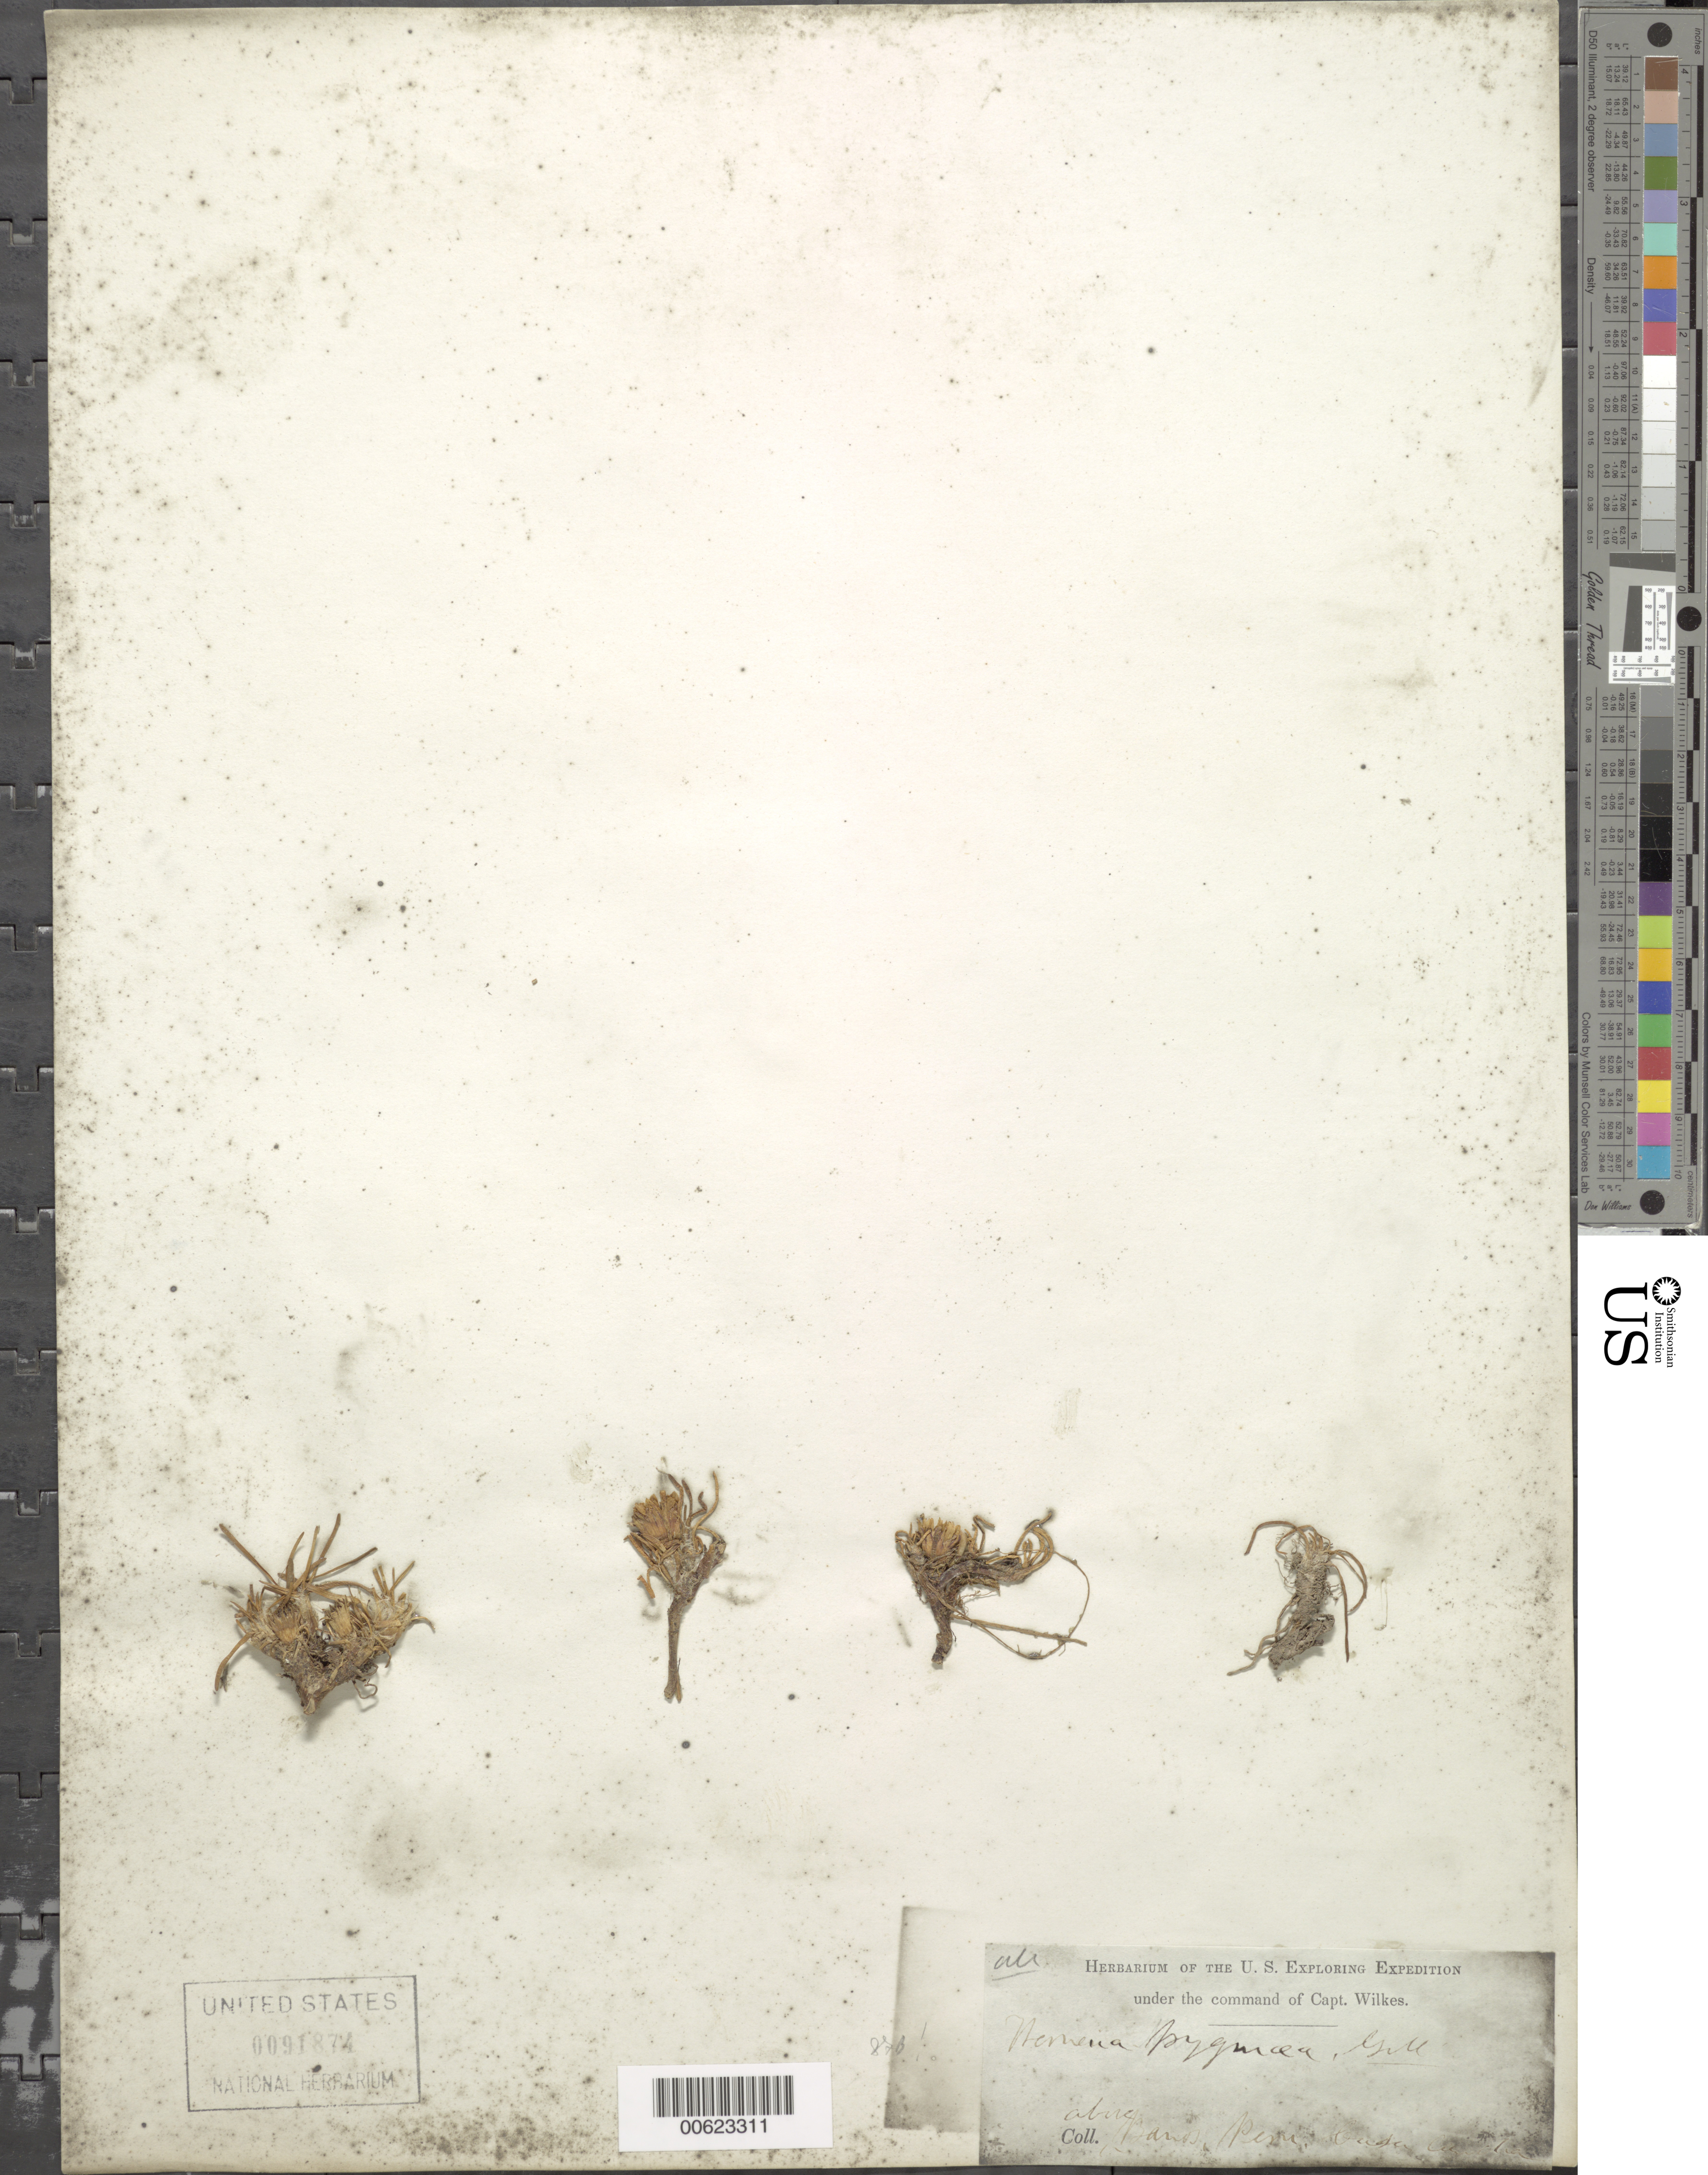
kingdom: Plantae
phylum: Tracheophyta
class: Magnoliopsida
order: Asterales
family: Asteraceae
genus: Werneria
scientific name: Werneria pygmaea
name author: Gillies ex Hook. & Arn.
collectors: Wilkes Explor. Exped.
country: Peru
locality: above Banos [ ?? ]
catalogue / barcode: US 91874